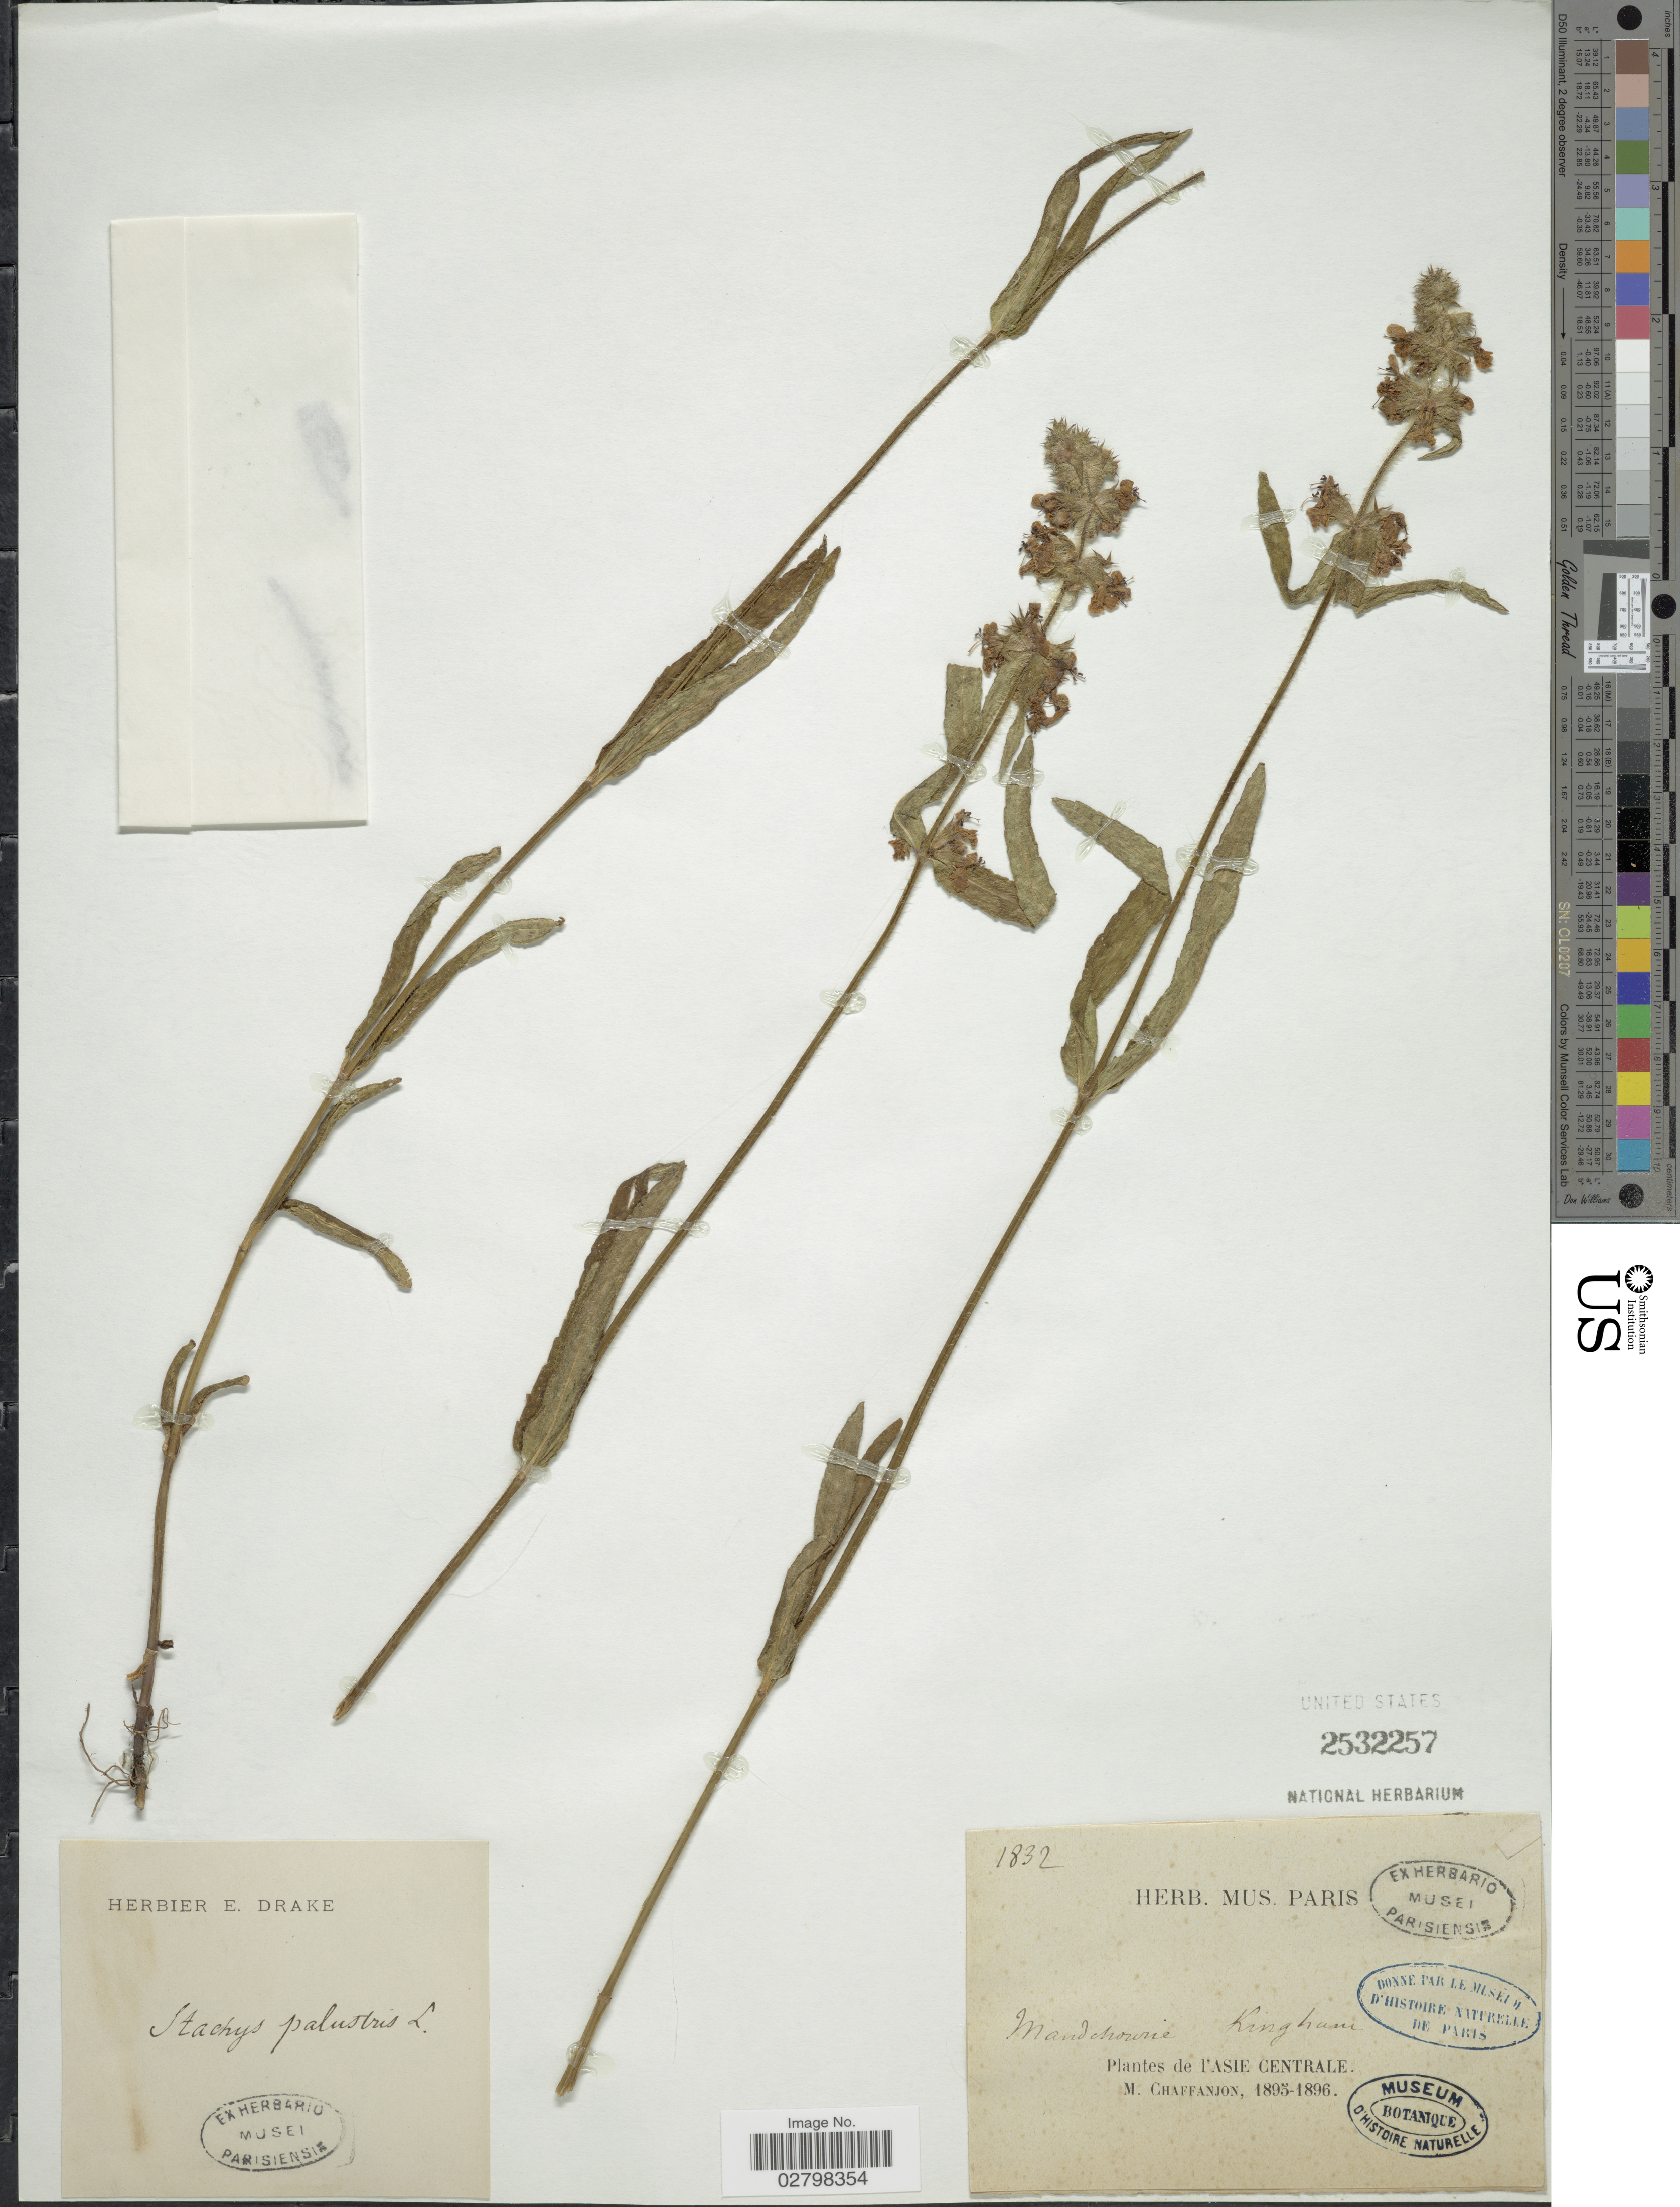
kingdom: Plantae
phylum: Tracheophyta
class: Magnoliopsida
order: Lamiales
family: Lamiaceae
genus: Stachys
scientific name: Stachys palustris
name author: L.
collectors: M. Chaffanjon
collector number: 1832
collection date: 1895/1896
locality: Mandchourie. Kinghani. Asie Centrale.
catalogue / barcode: US 2532257